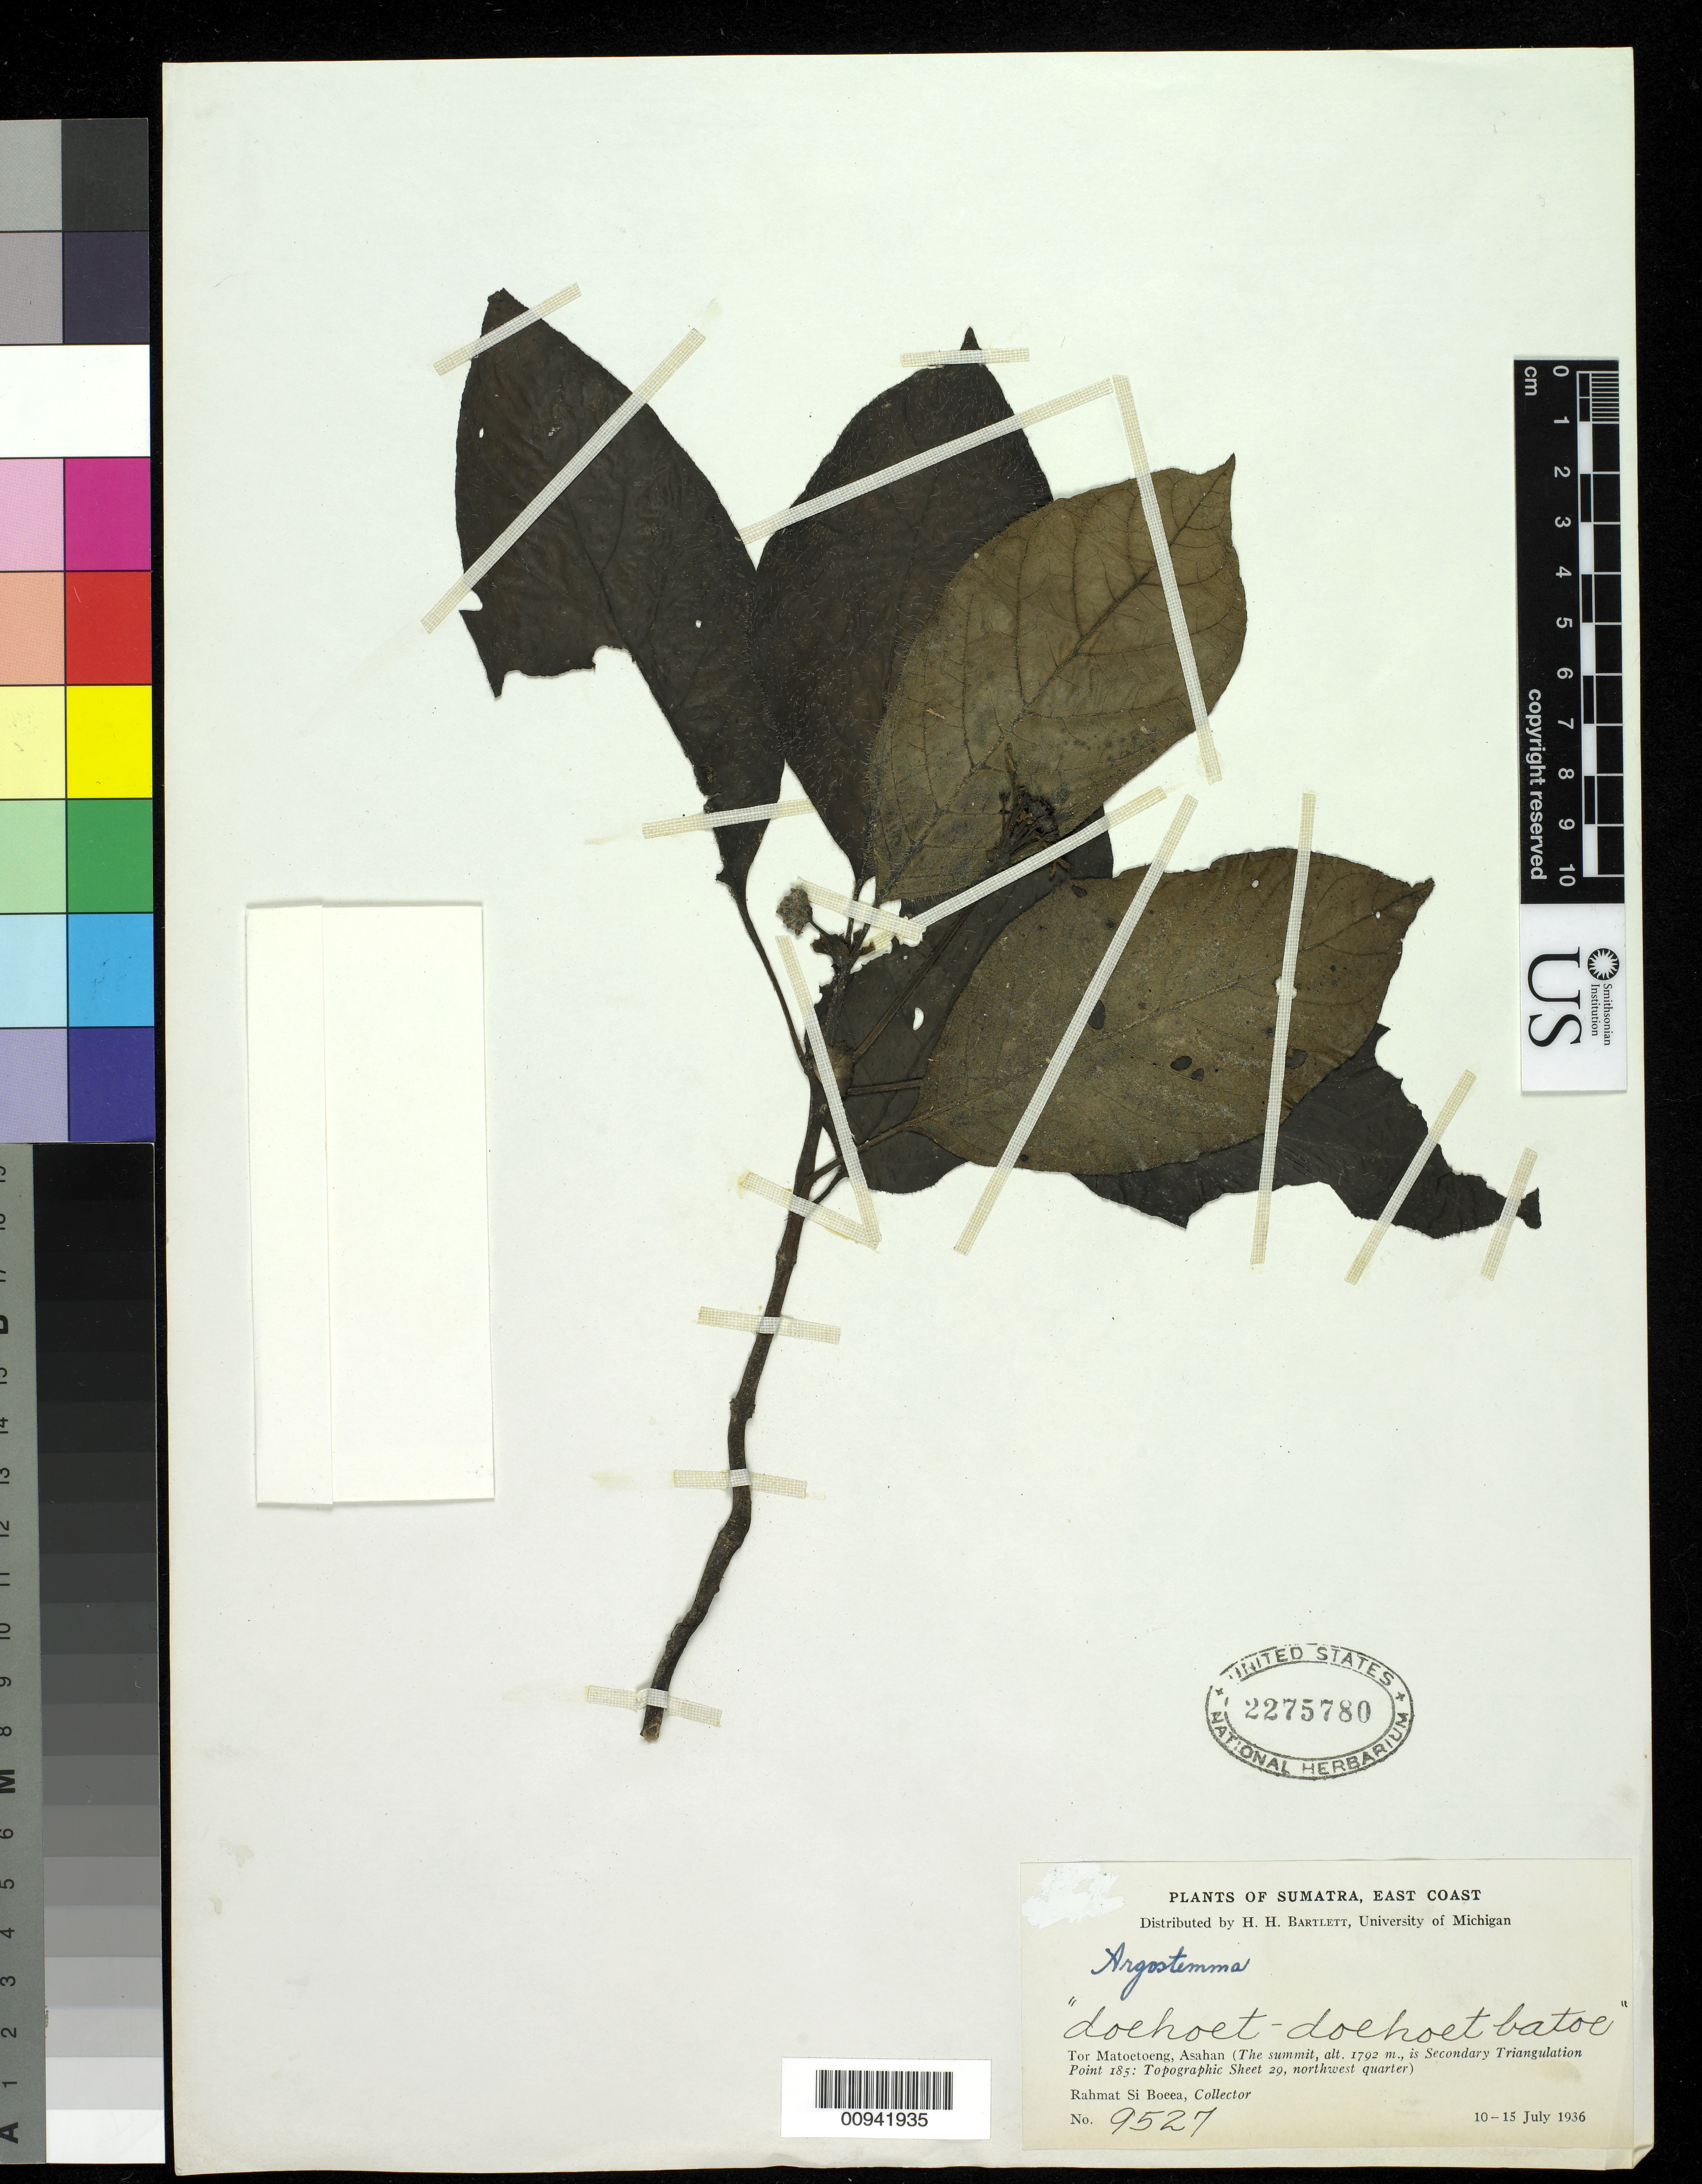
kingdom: Plantae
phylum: Tracheophyta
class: Magnoliopsida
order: Gentianales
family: Rubiaceae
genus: Argostemma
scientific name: Argostemma borragineum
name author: Blume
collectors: Rahmat Si Boeea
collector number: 9527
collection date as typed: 10 Jul 1936 to 15 Jul 1936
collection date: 1936-07-10/1936-07-15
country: Indonesia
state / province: Sumatra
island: Sumatra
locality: East coast, Tor Matoetoeng, Asahan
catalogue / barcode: US 2275780